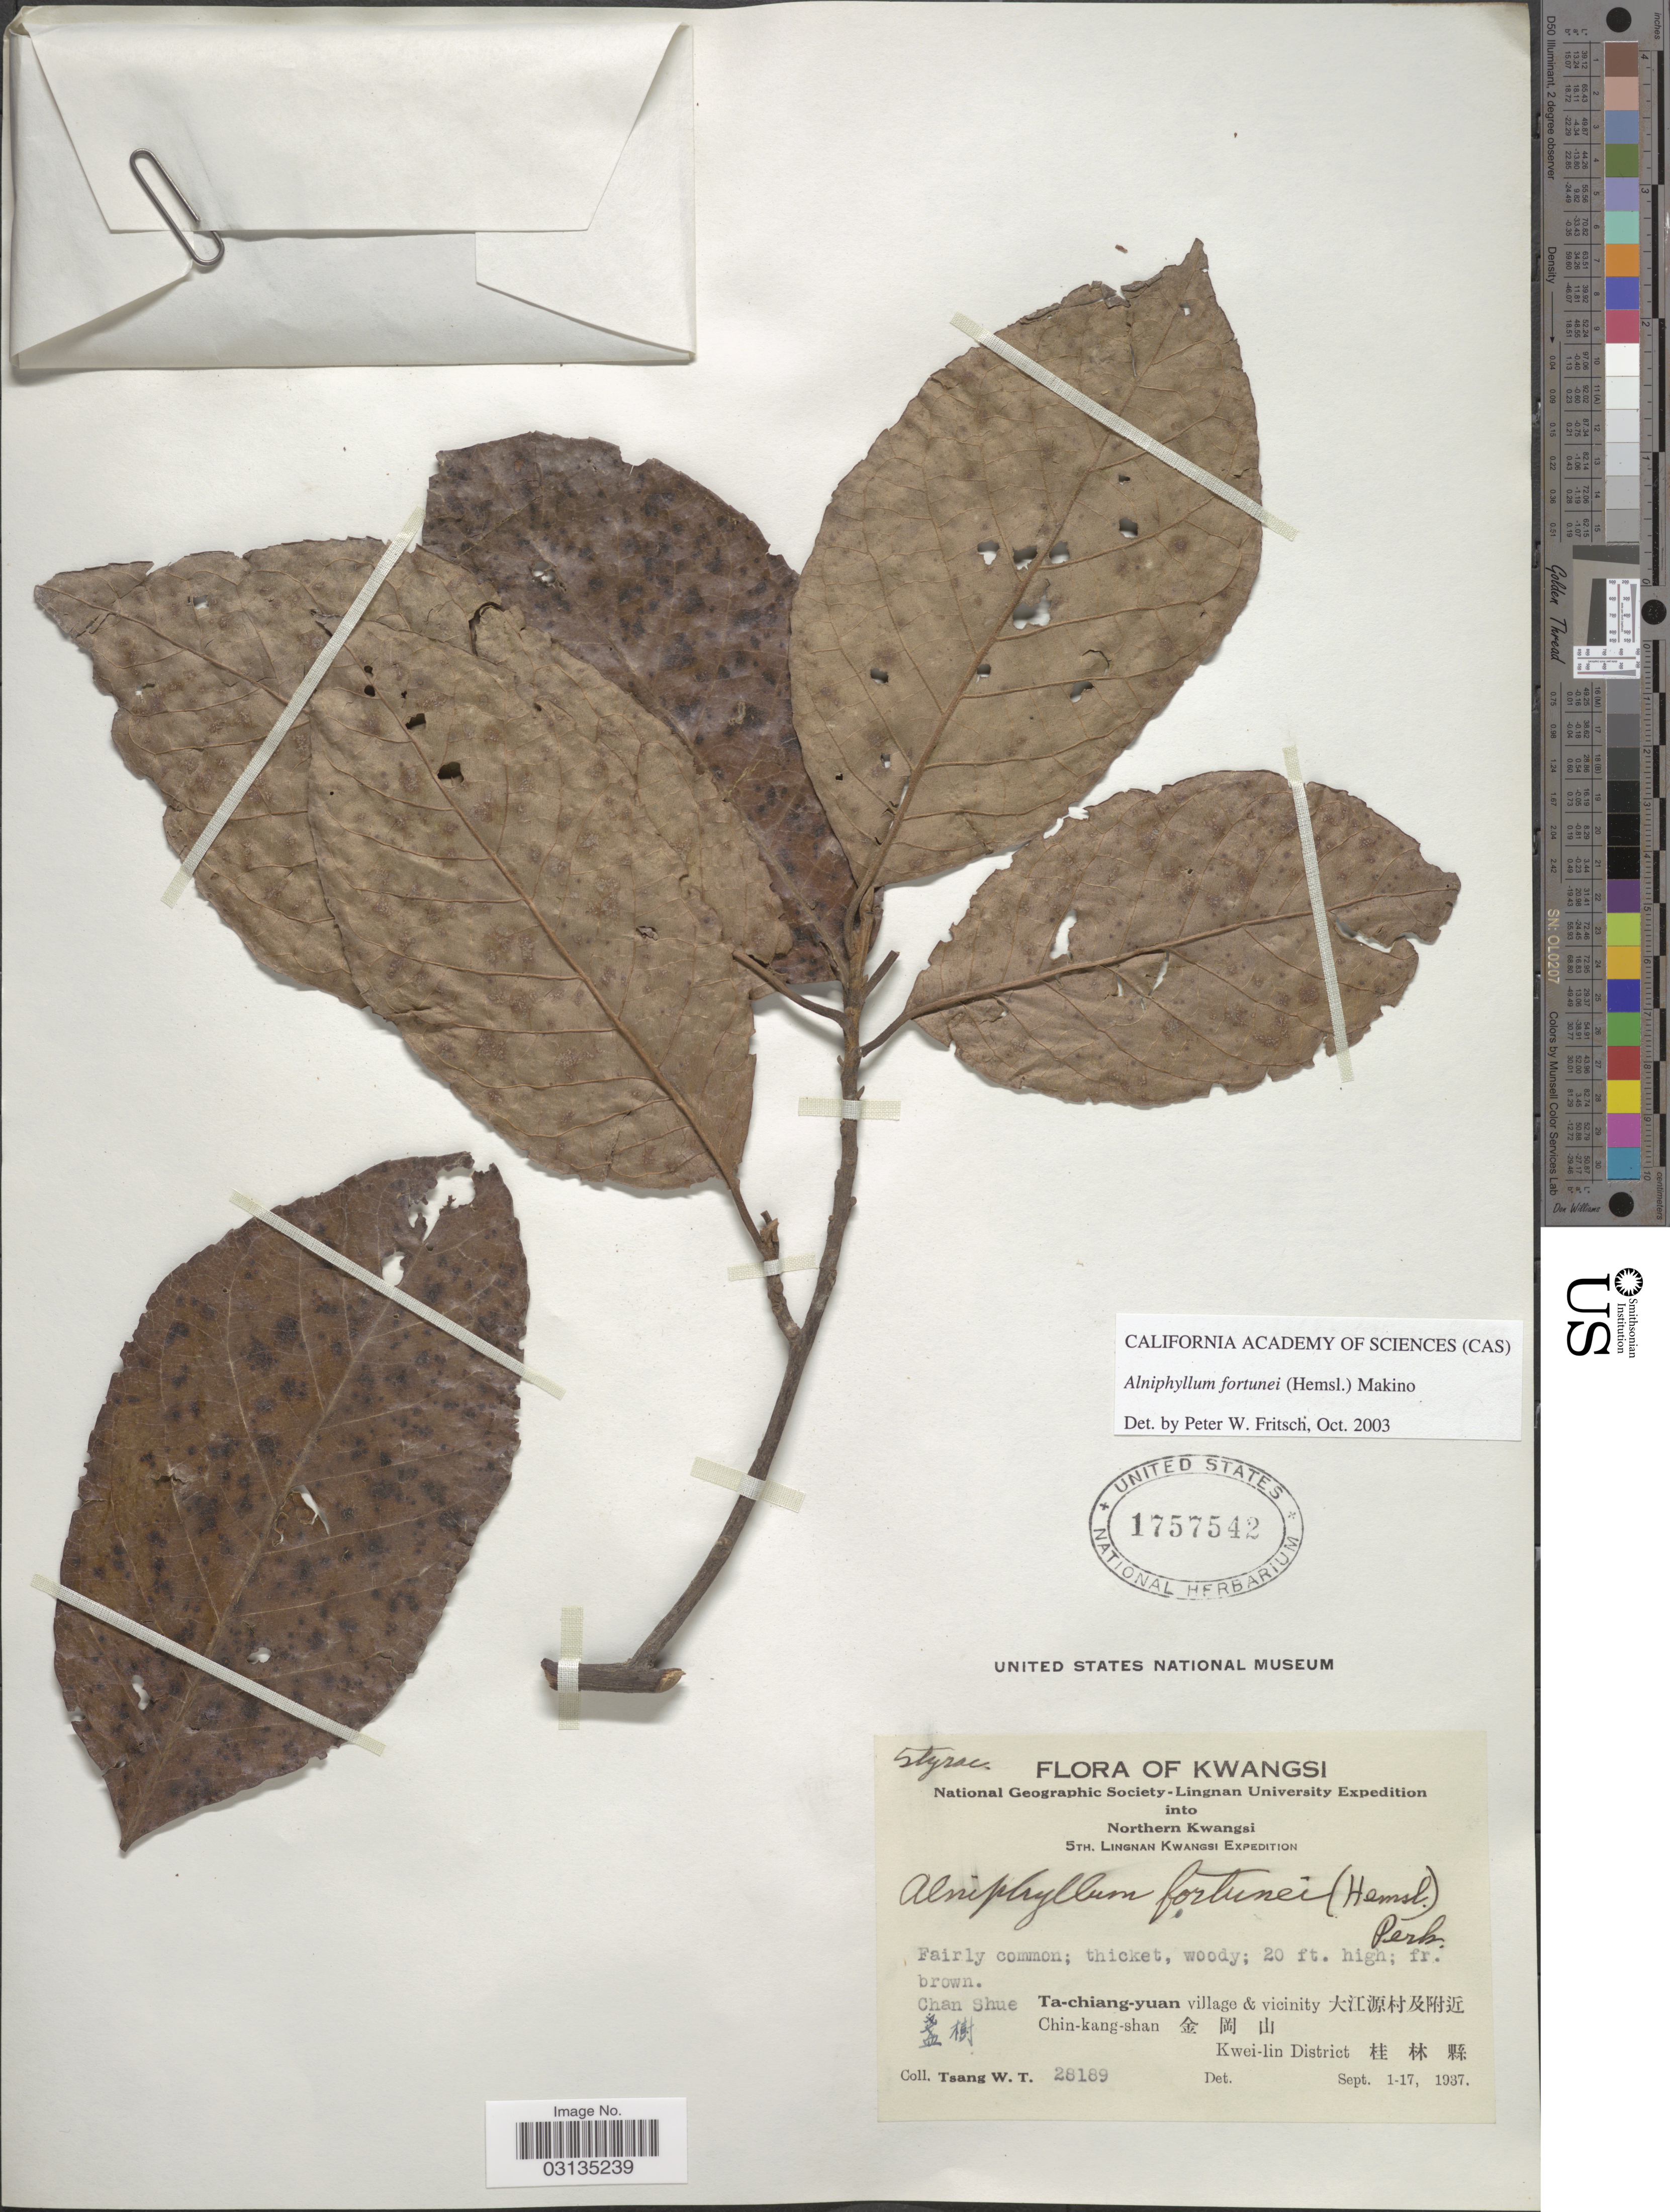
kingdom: Plantae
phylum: Tracheophyta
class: Magnoliopsida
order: Ericales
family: Styracaceae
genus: Alniphyllum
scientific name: Alniphyllum fortunei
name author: (Hemsl.) Makino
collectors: W. T. Tsang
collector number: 28189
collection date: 1937-09-01/1937-09-17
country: China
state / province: Guangxi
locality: Kwangsi, Northern Kwangsi, Chan Shue, Ta-chiang-yuan village & vicinity, Chin-kang-shan, Kwei-lin District.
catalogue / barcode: US 1757542